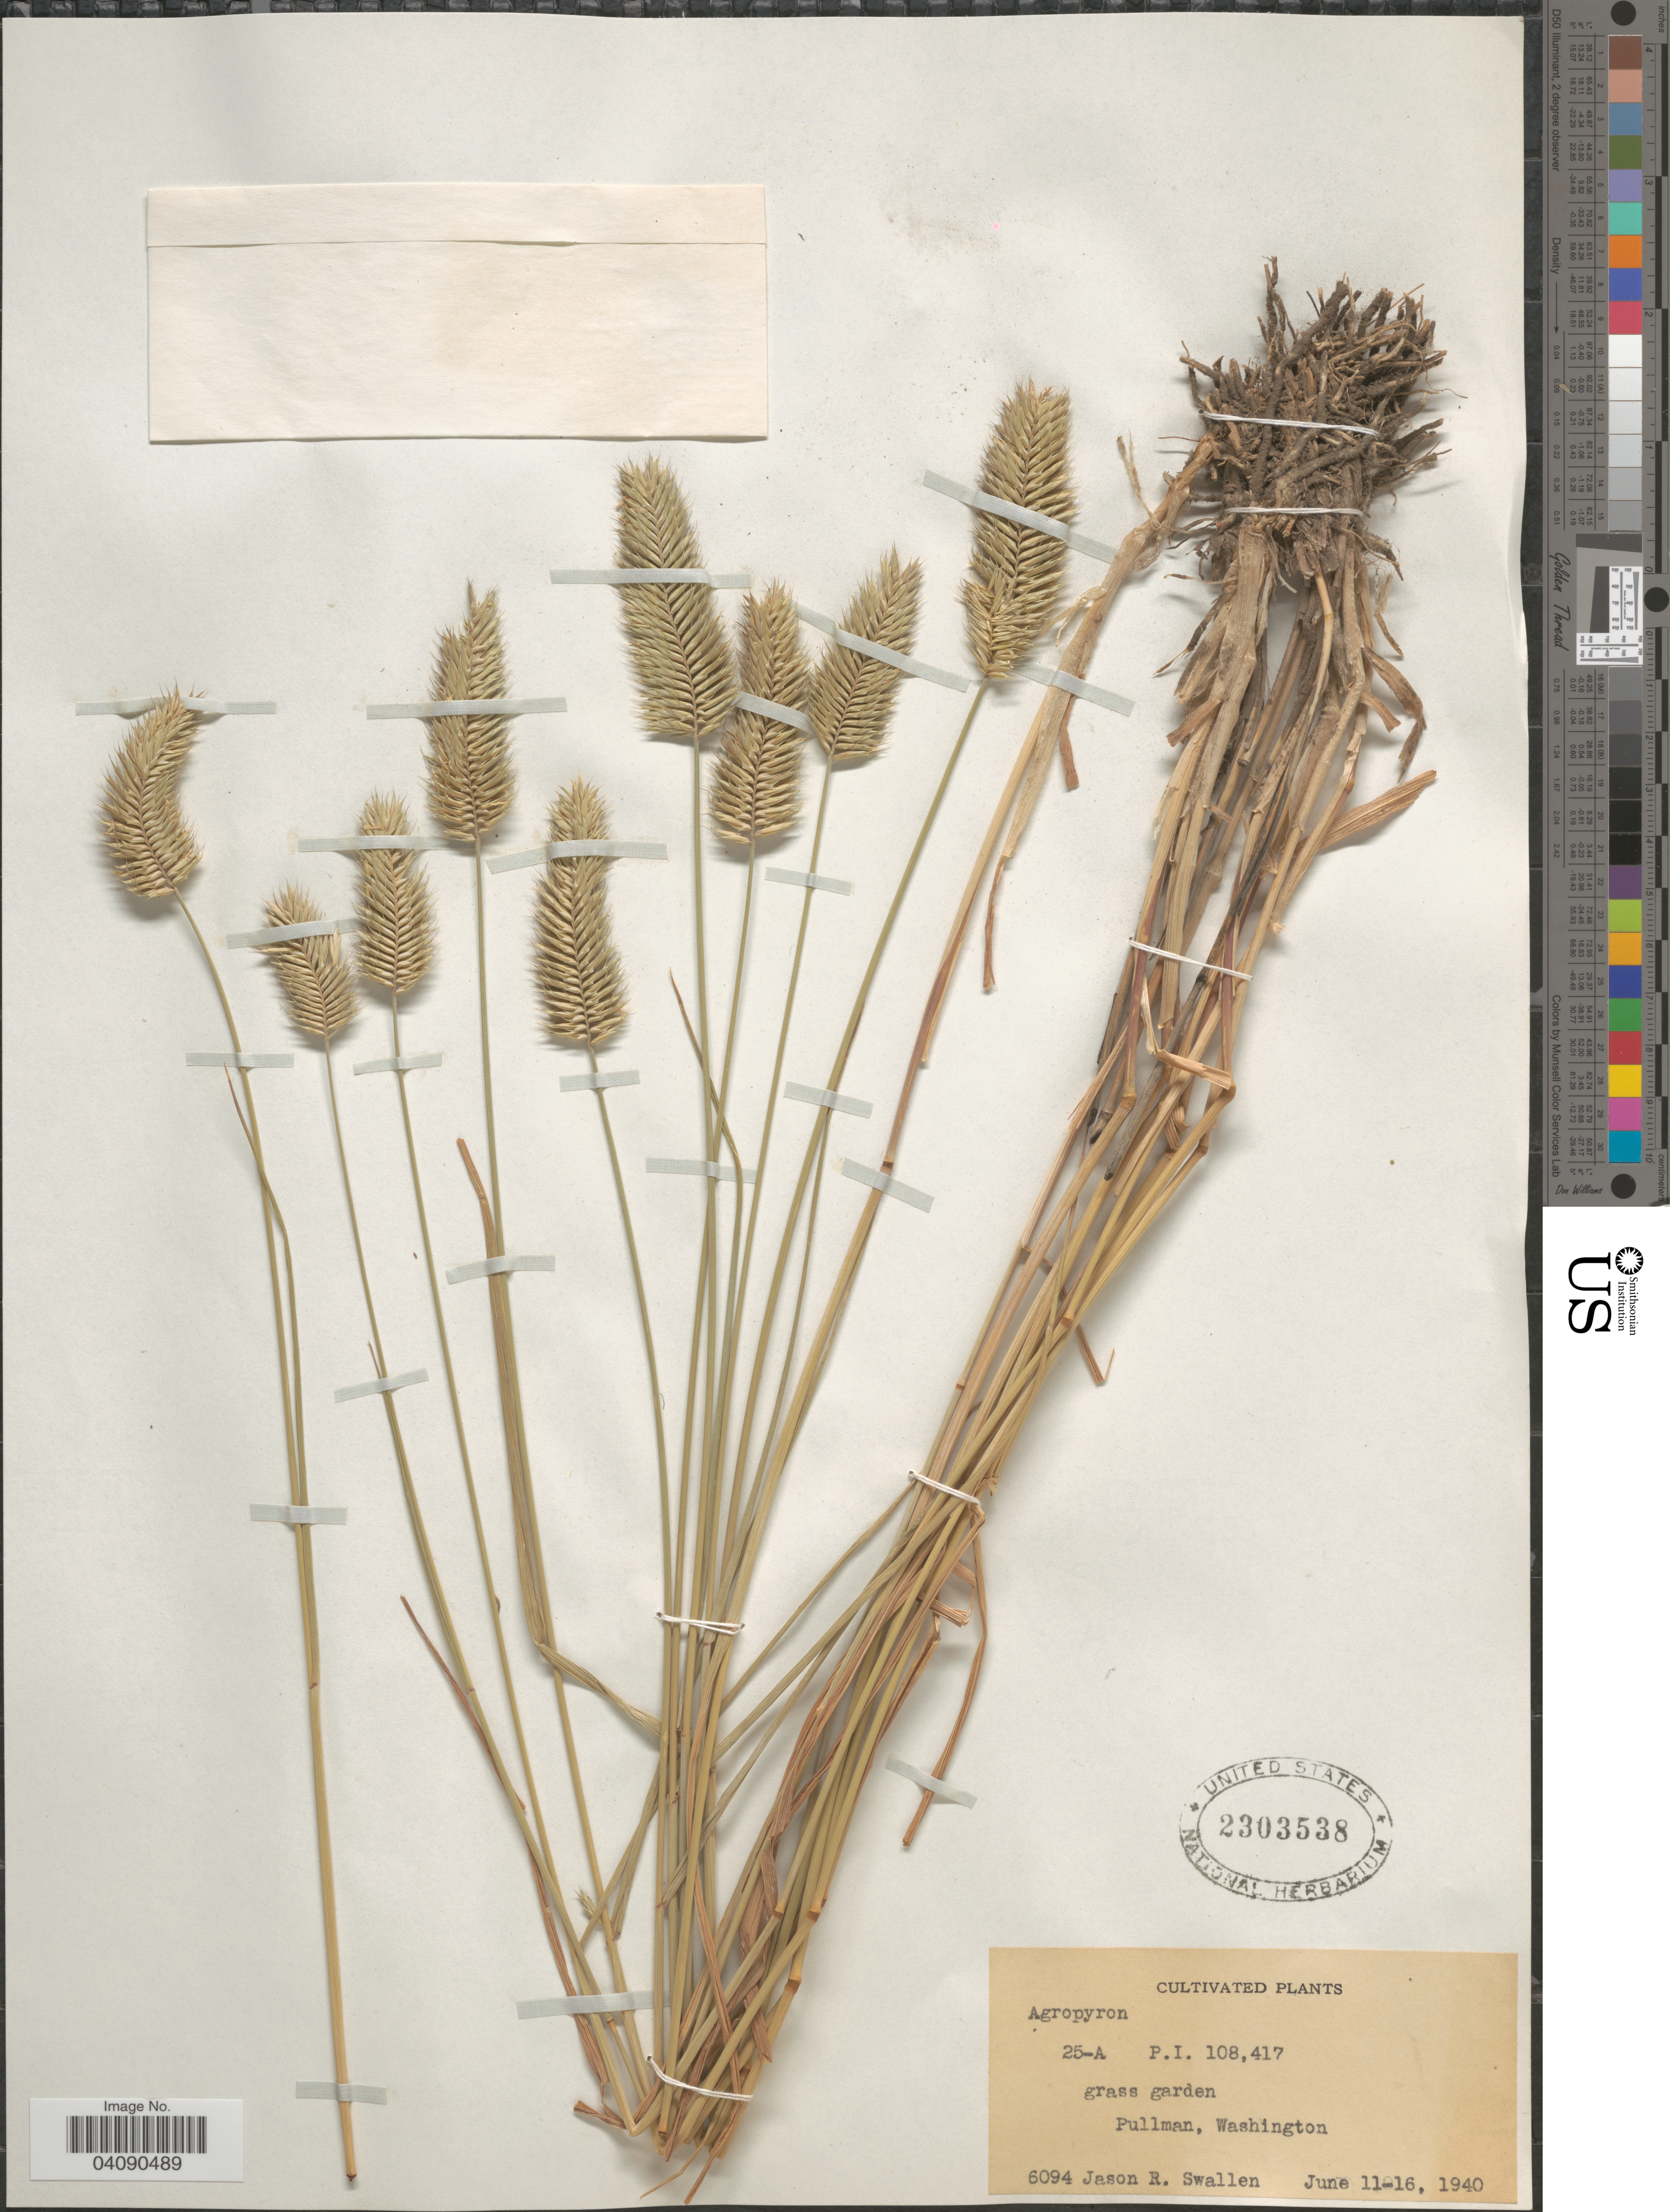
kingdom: Plantae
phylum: Tracheophyta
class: Liliopsida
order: Poales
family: Poaceae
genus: Agropyron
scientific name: Agropyron sp.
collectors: J. R. Swallen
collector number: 6094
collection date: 1940-06-11/1940-06-16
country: United States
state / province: Washington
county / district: Whitman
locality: Grass garden. Pullman.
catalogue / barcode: US 2303538